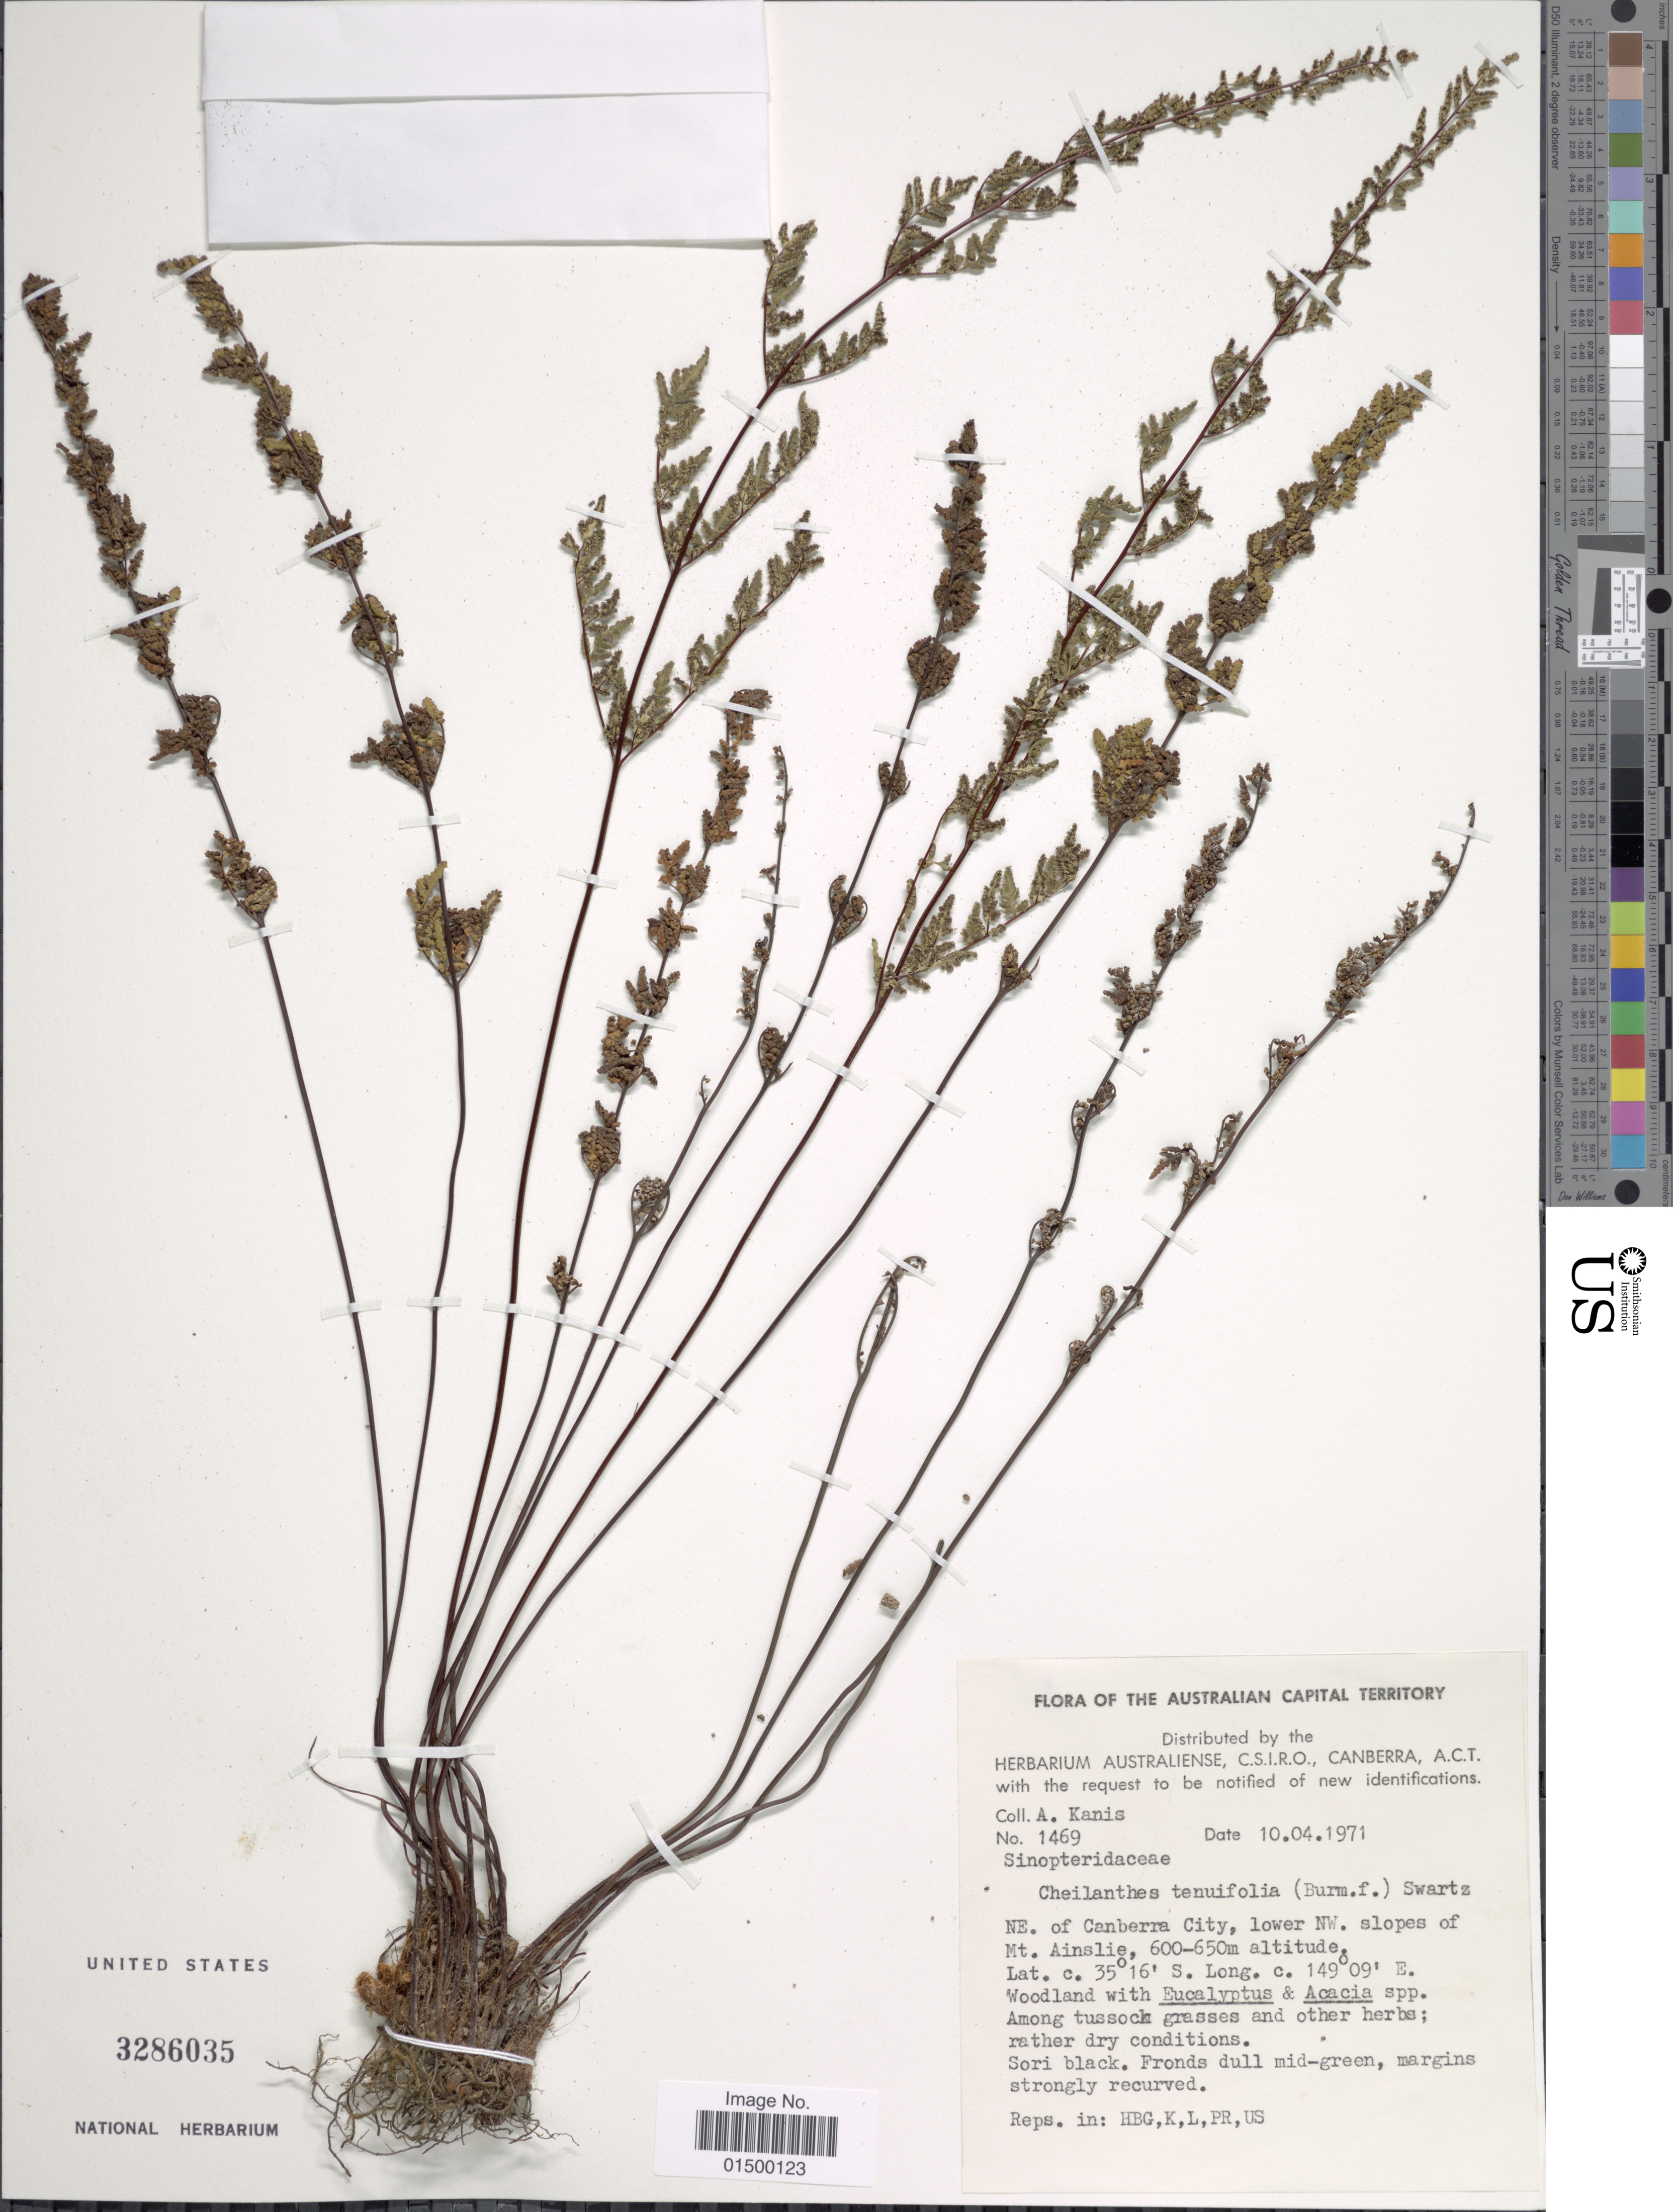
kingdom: Plantae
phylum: Tracheophyta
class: Polypodiopsida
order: Polypodiales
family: Pteridaceae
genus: Cheilanthes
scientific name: Cheilanthes sieberi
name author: Kunze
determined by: Sosa, Karla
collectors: A. Kanis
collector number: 1469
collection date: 1971-04-10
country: Australia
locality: NE. of Canberra City, lower NW. slopes of Mt. Ainslie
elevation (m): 600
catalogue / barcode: US 3286035